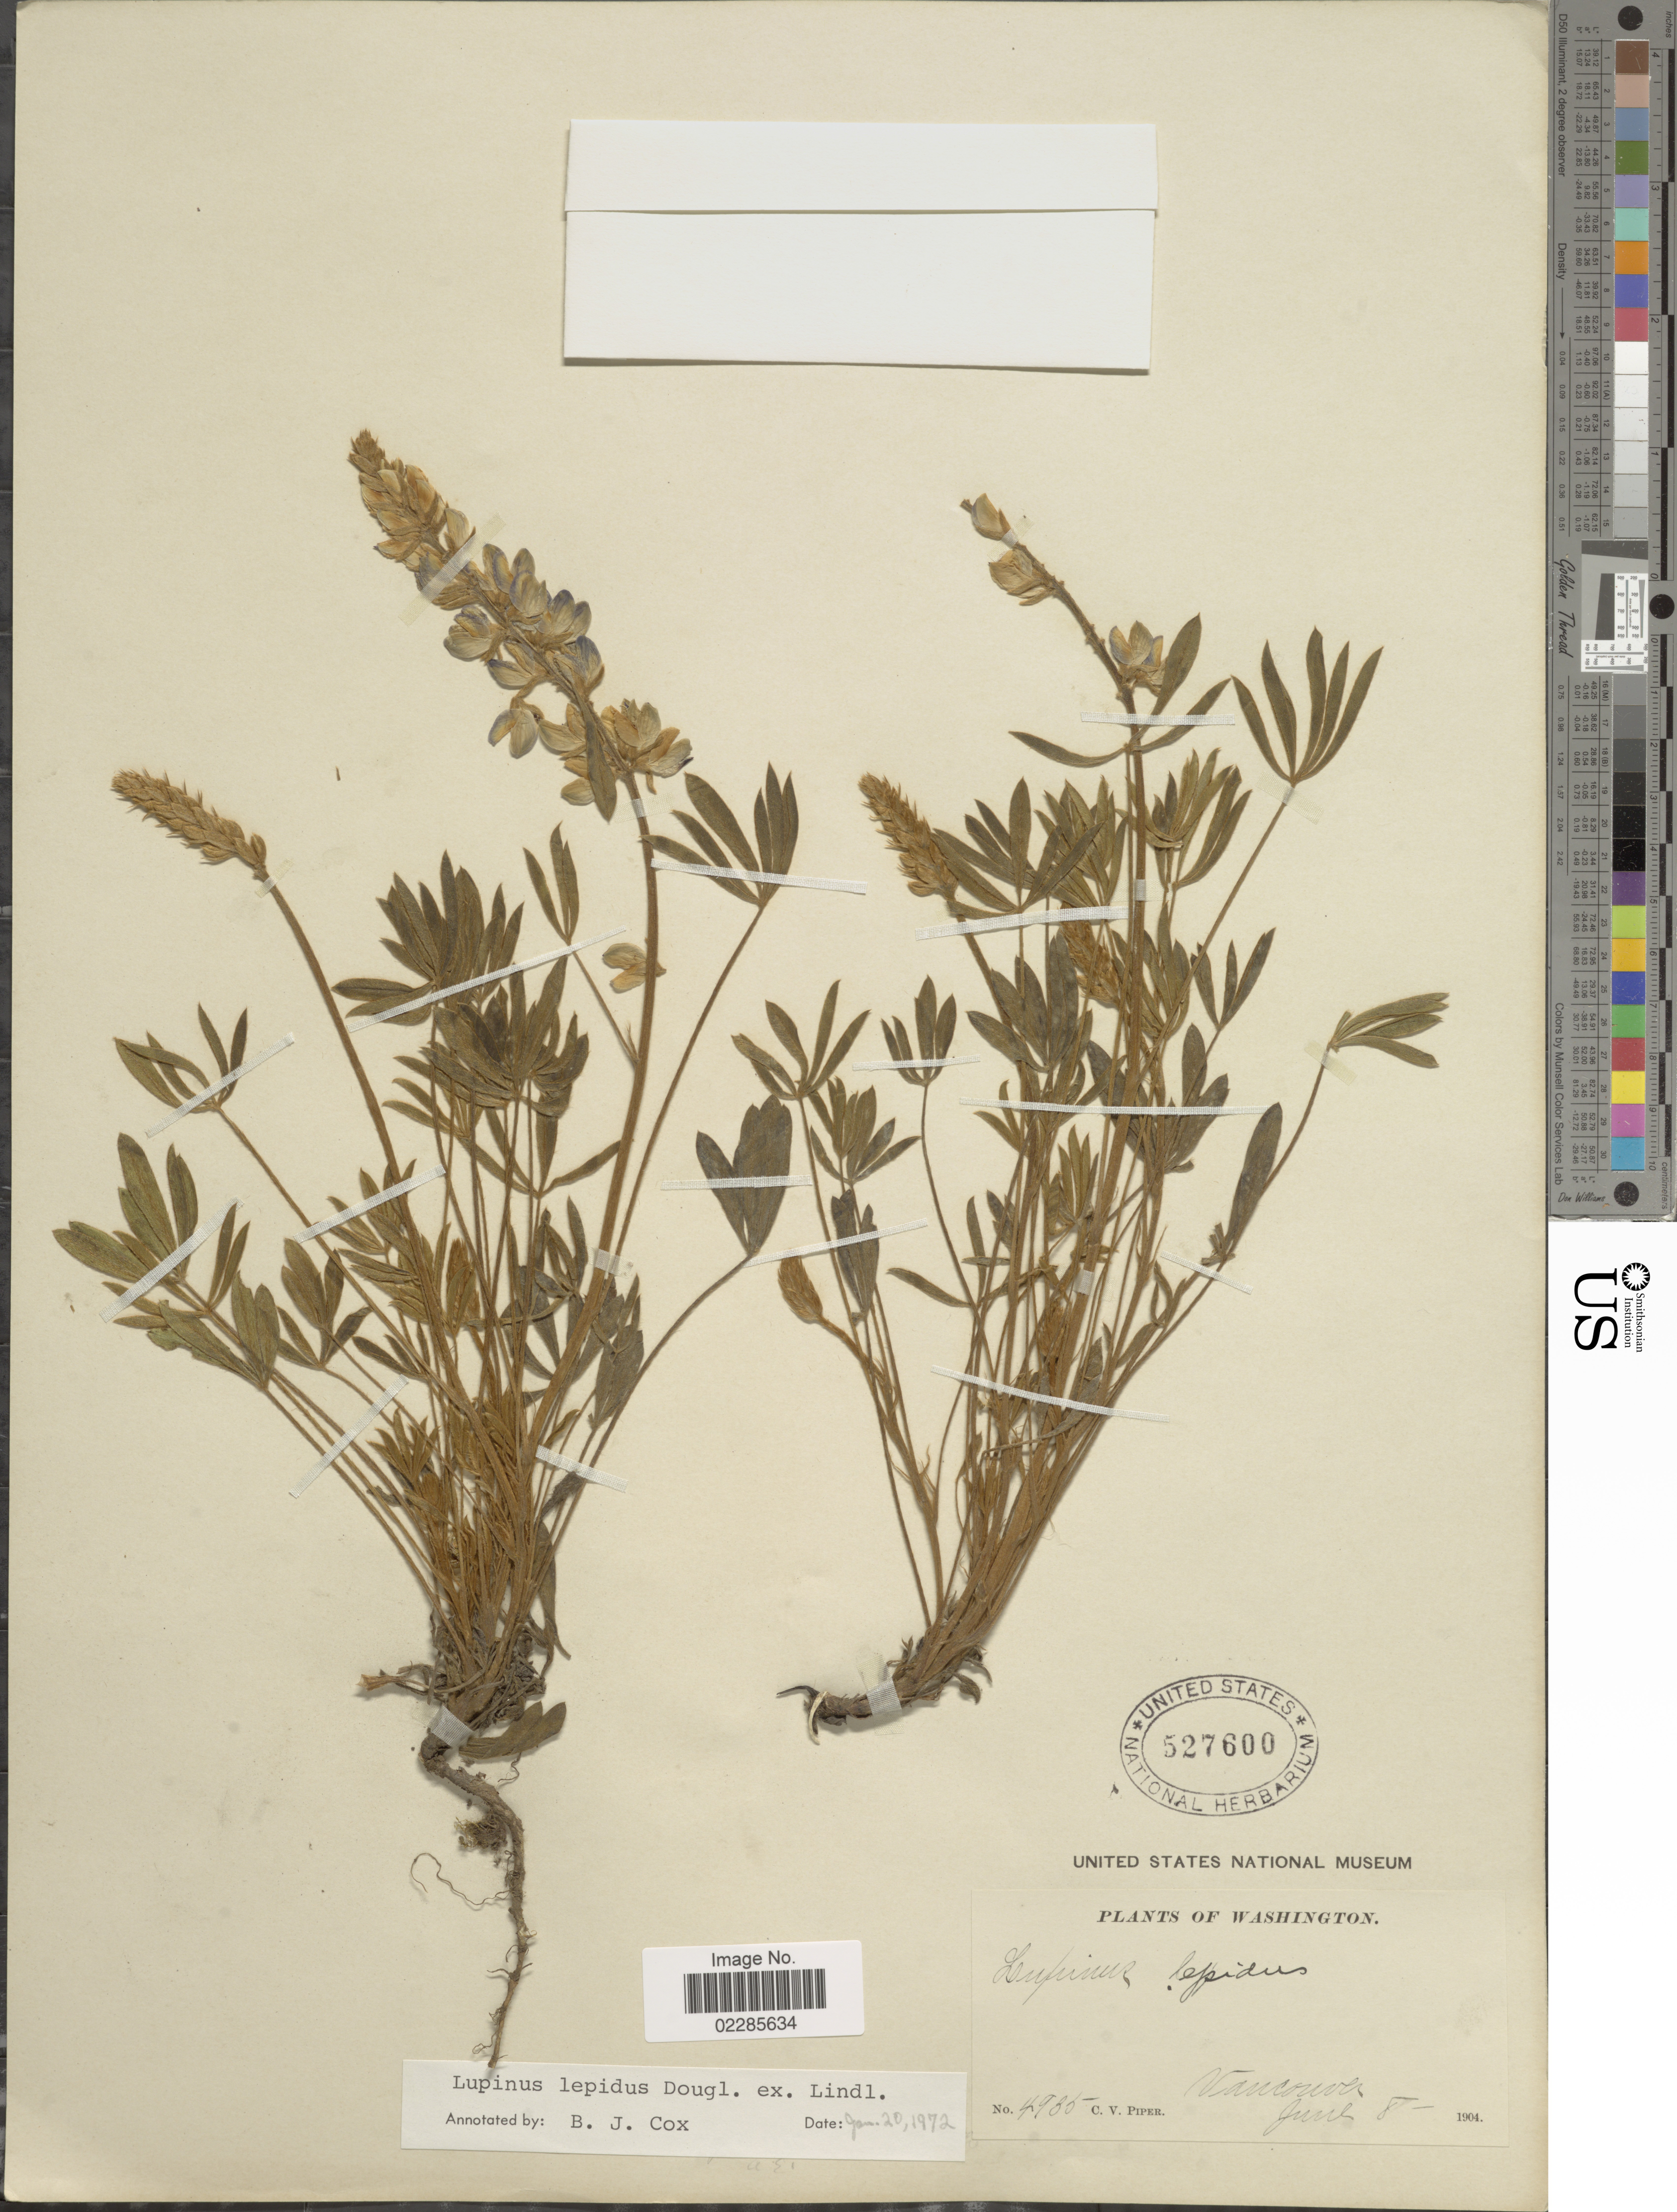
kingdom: Plantae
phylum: Tracheophyta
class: Magnoliopsida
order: Fabales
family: Fabaceae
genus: Lupinus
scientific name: Lupinus lepidus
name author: Douglas ex Lindl.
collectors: C. V. Piper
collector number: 4935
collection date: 1904-06-08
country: United States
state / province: Washington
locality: Vancouver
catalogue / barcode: US 527600